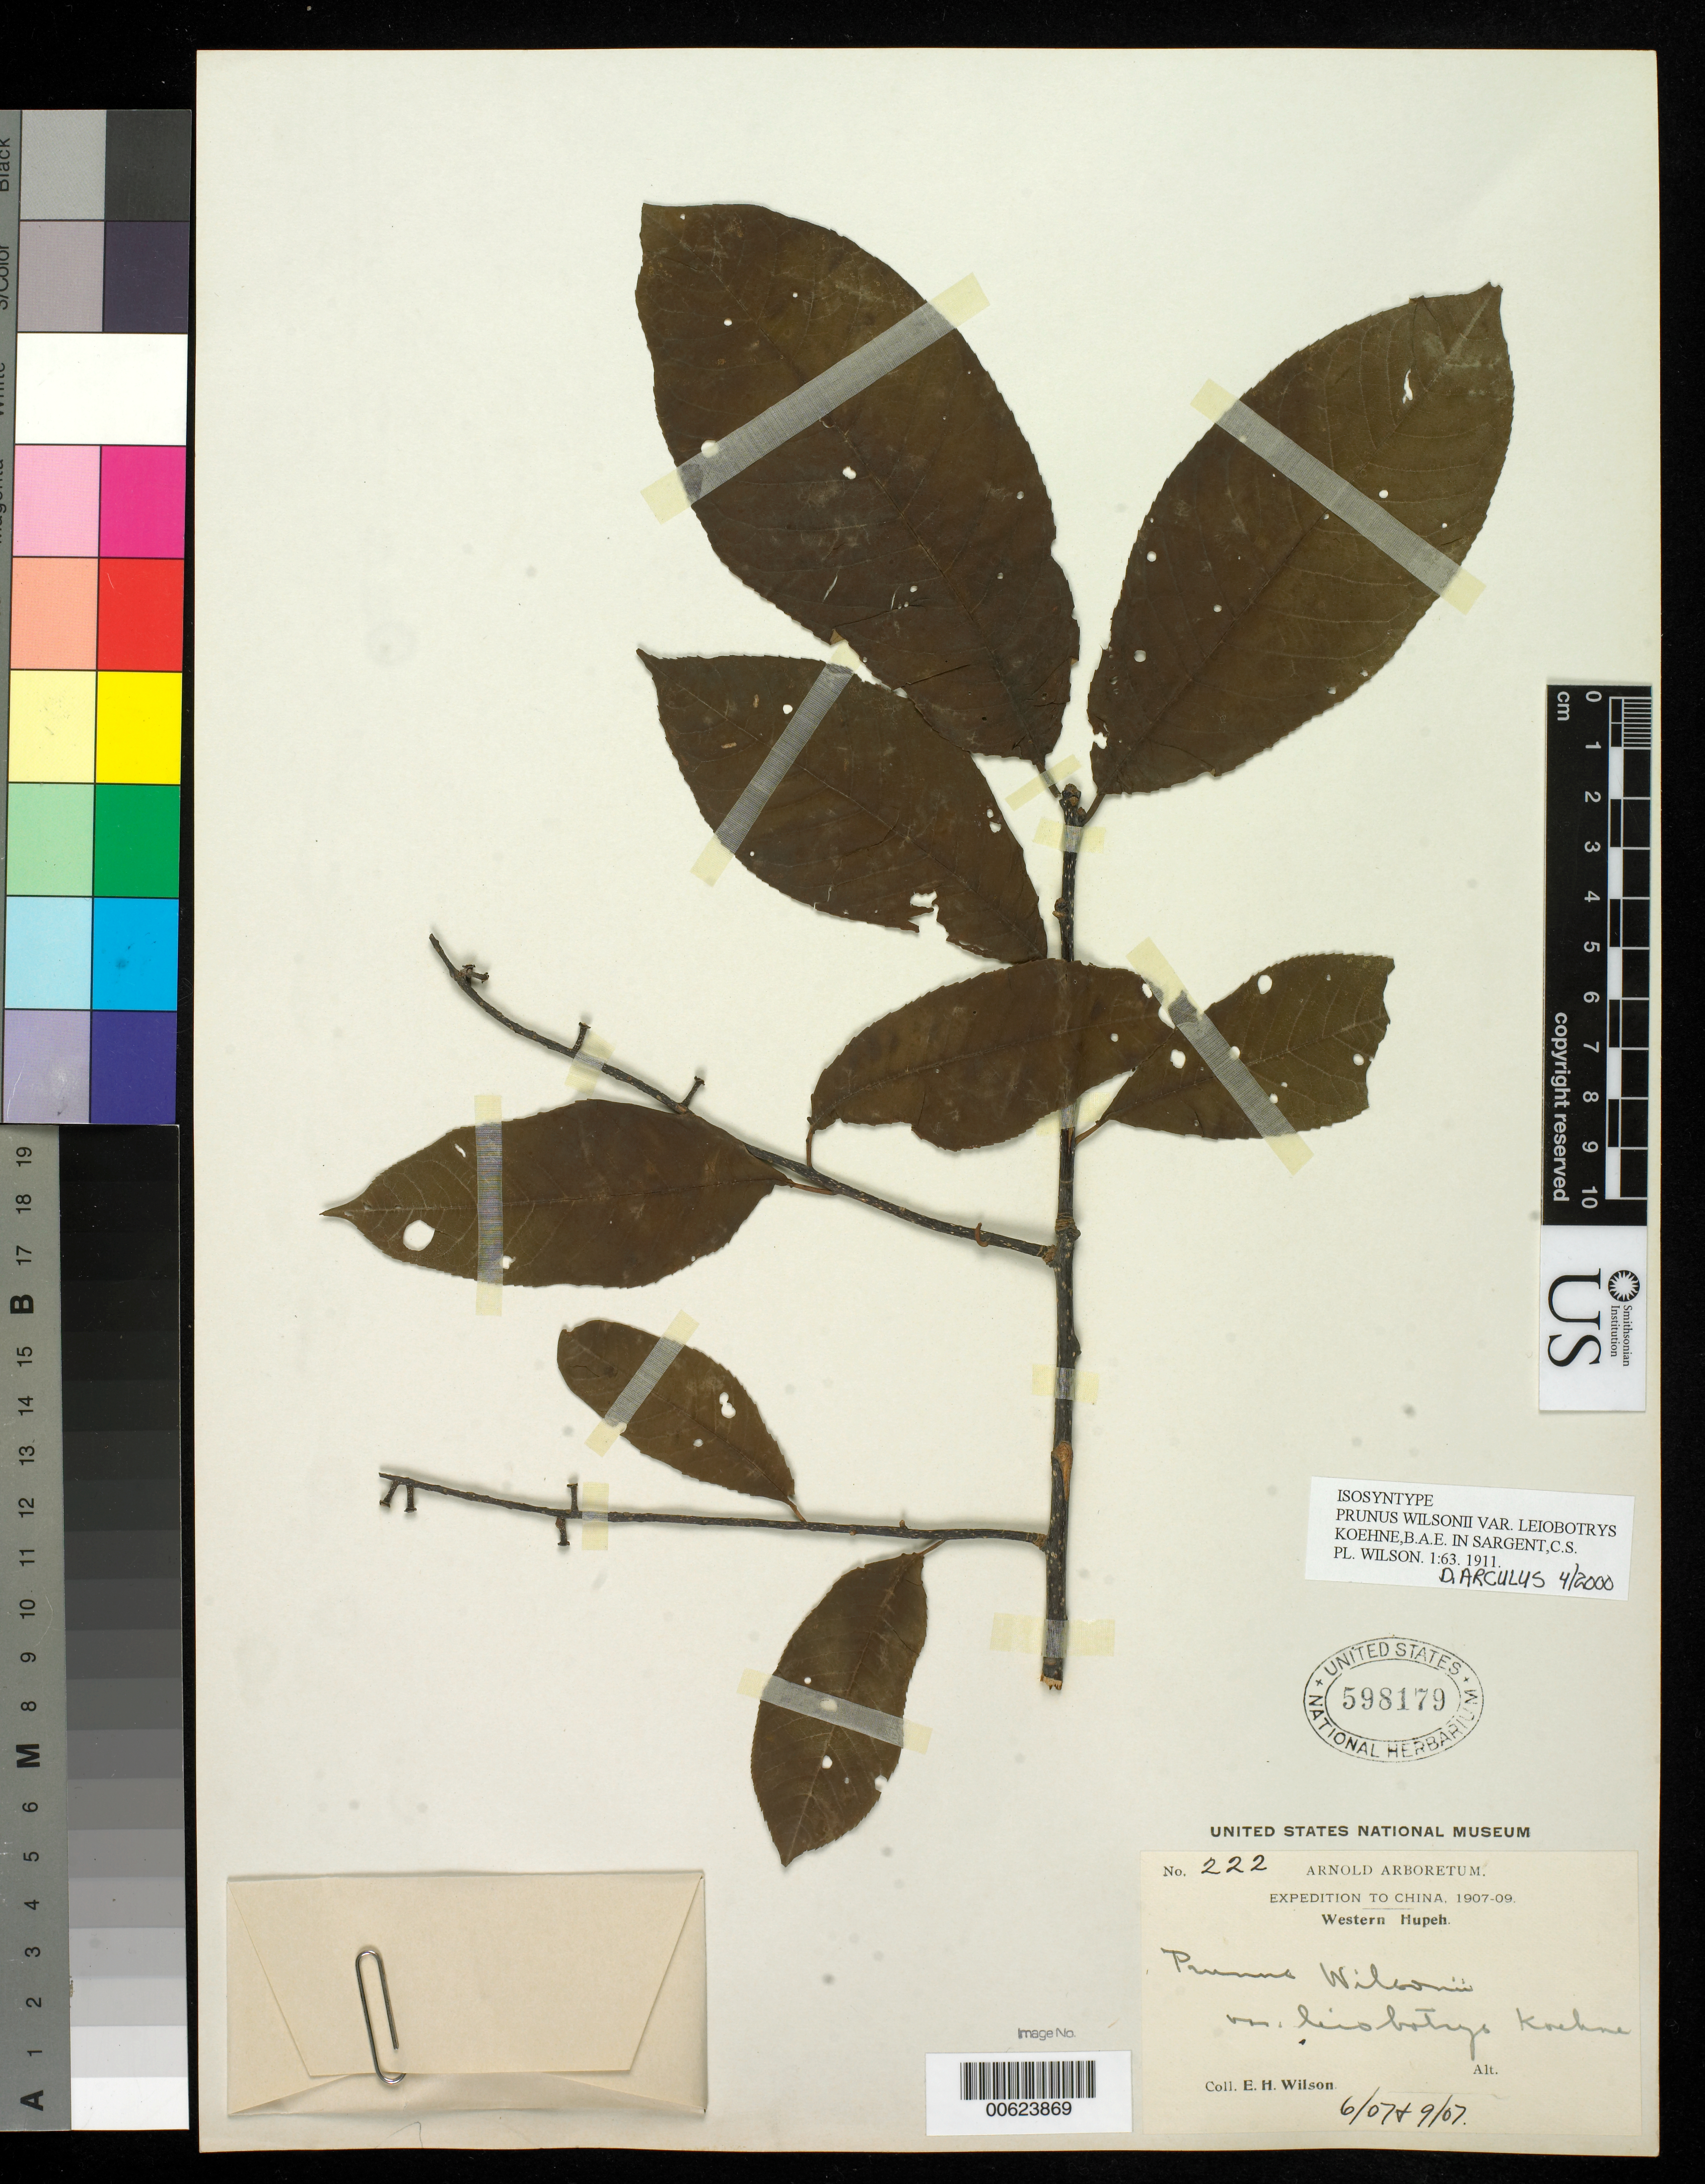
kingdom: Plantae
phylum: Tracheophyta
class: Magnoliopsida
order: Rosales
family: Rosaceae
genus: Prunus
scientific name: Prunus wilsonii var. leiobotrys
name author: Koehne in Sarg.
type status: Isosyntype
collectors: E. H. Wilson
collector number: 222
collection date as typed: Jun 1907 and -- Sep 1907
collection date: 1907-06,1907-09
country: China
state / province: Hubei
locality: Western Hupeh.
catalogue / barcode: US 598179